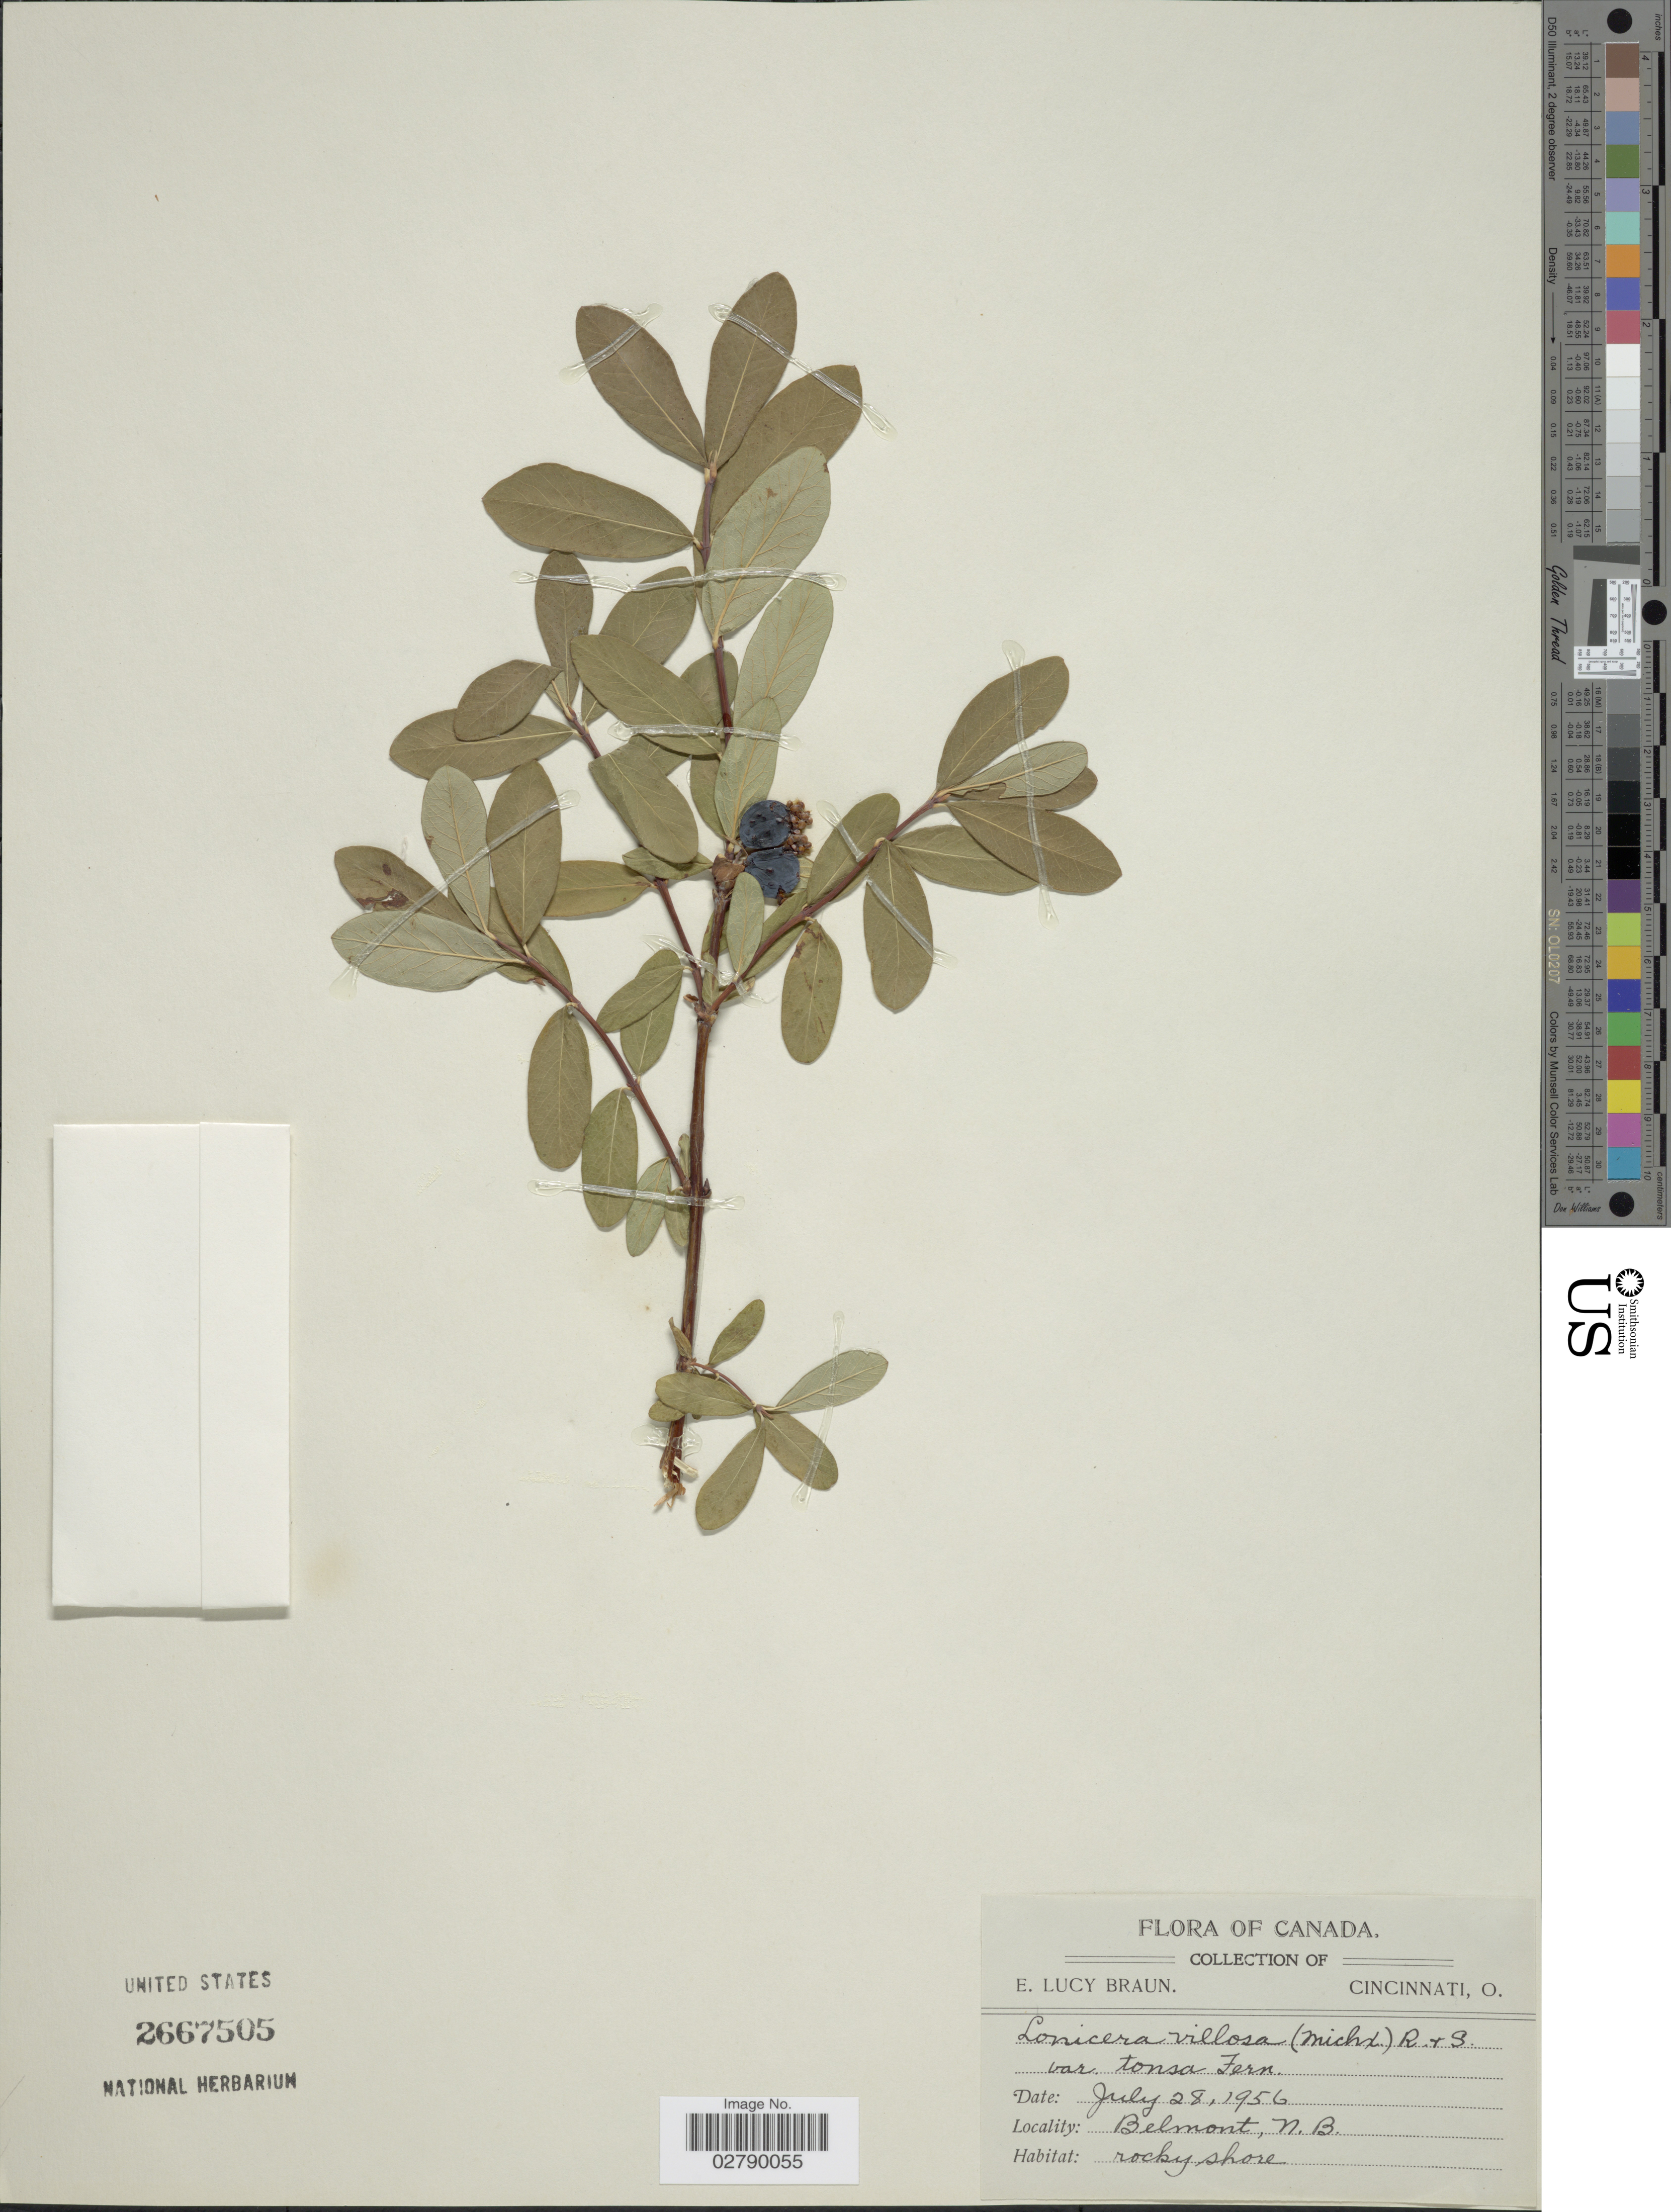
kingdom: Plantae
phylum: Tracheophyta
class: Magnoliopsida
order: Dipsacales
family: Caprifoliaceae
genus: Lonicera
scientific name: Lonicera villosa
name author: (Michx.) Roem. & Schult.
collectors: E. L. Braun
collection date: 1956-07-28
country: Canada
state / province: New Brunswick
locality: Belmont.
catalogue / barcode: US 2667505